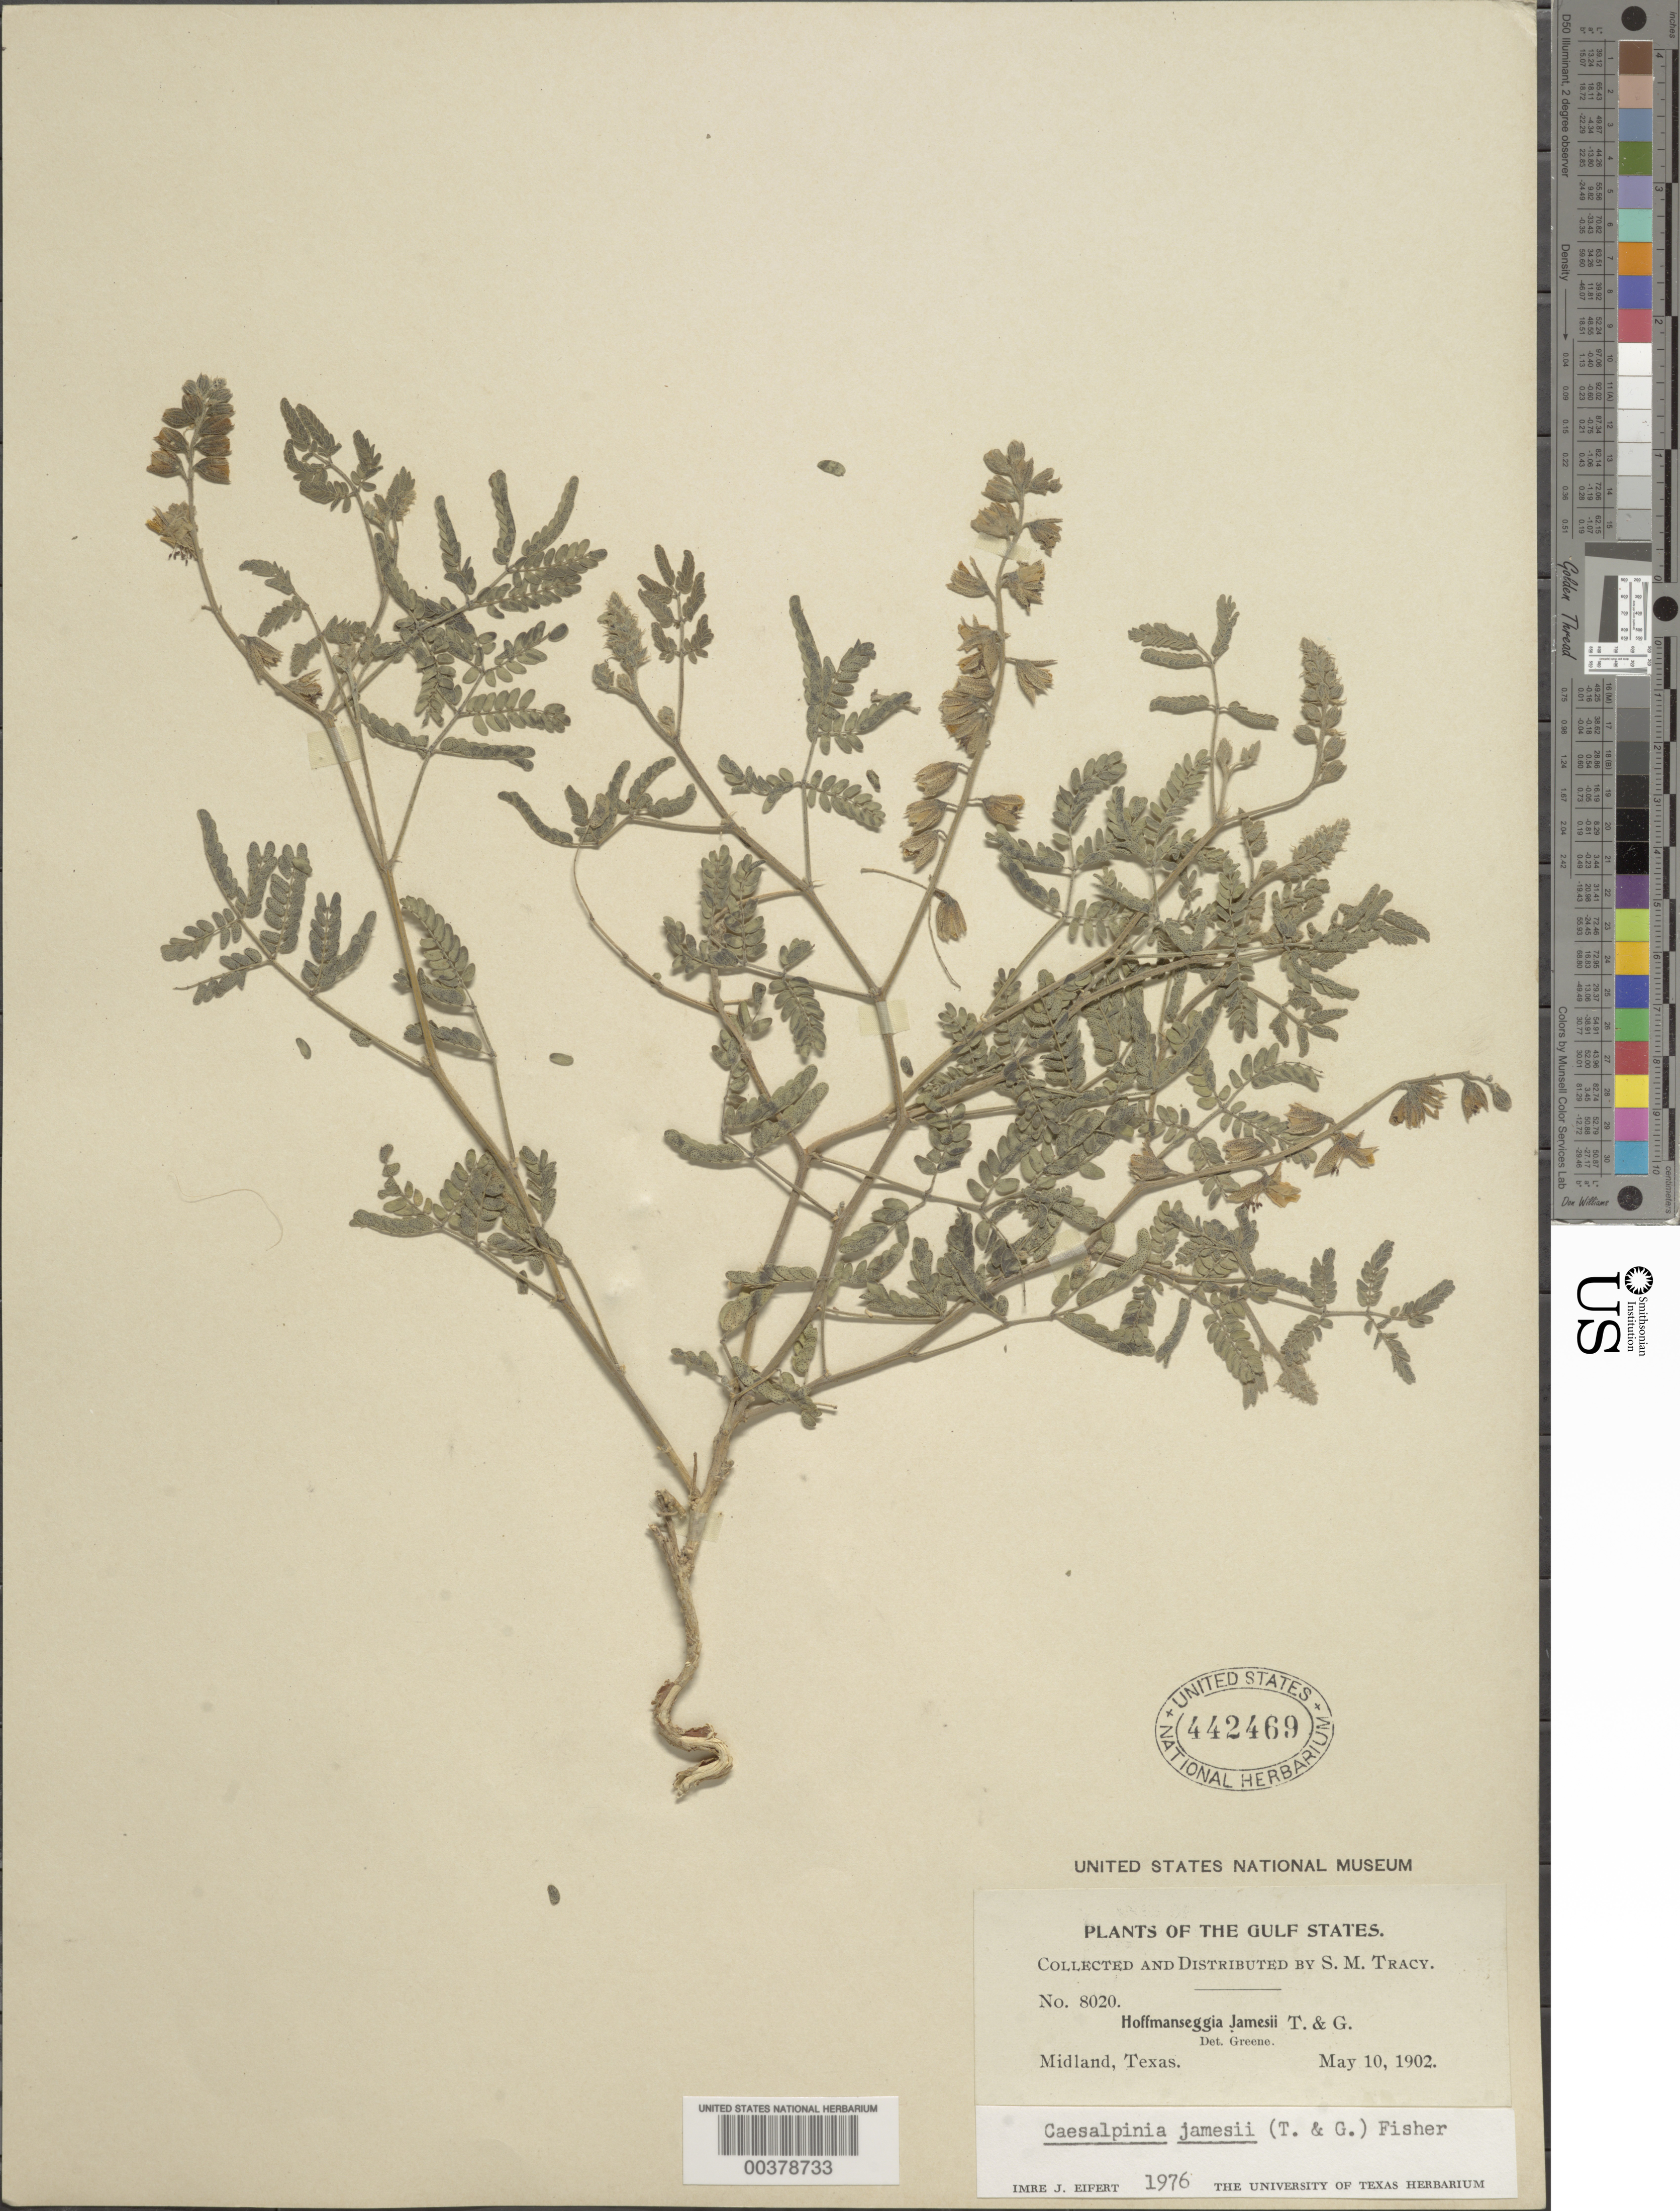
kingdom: Plantae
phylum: Tracheophyta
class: Magnoliopsida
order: Fabales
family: Fabaceae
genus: Pomaria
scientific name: Pomaria jamesii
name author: (Torr. & A. Gray) Walp.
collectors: S. M. Tracy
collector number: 8020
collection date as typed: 10 May 1902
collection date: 1902-05-10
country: United States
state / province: Texas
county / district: Midland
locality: Midland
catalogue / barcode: US 442469